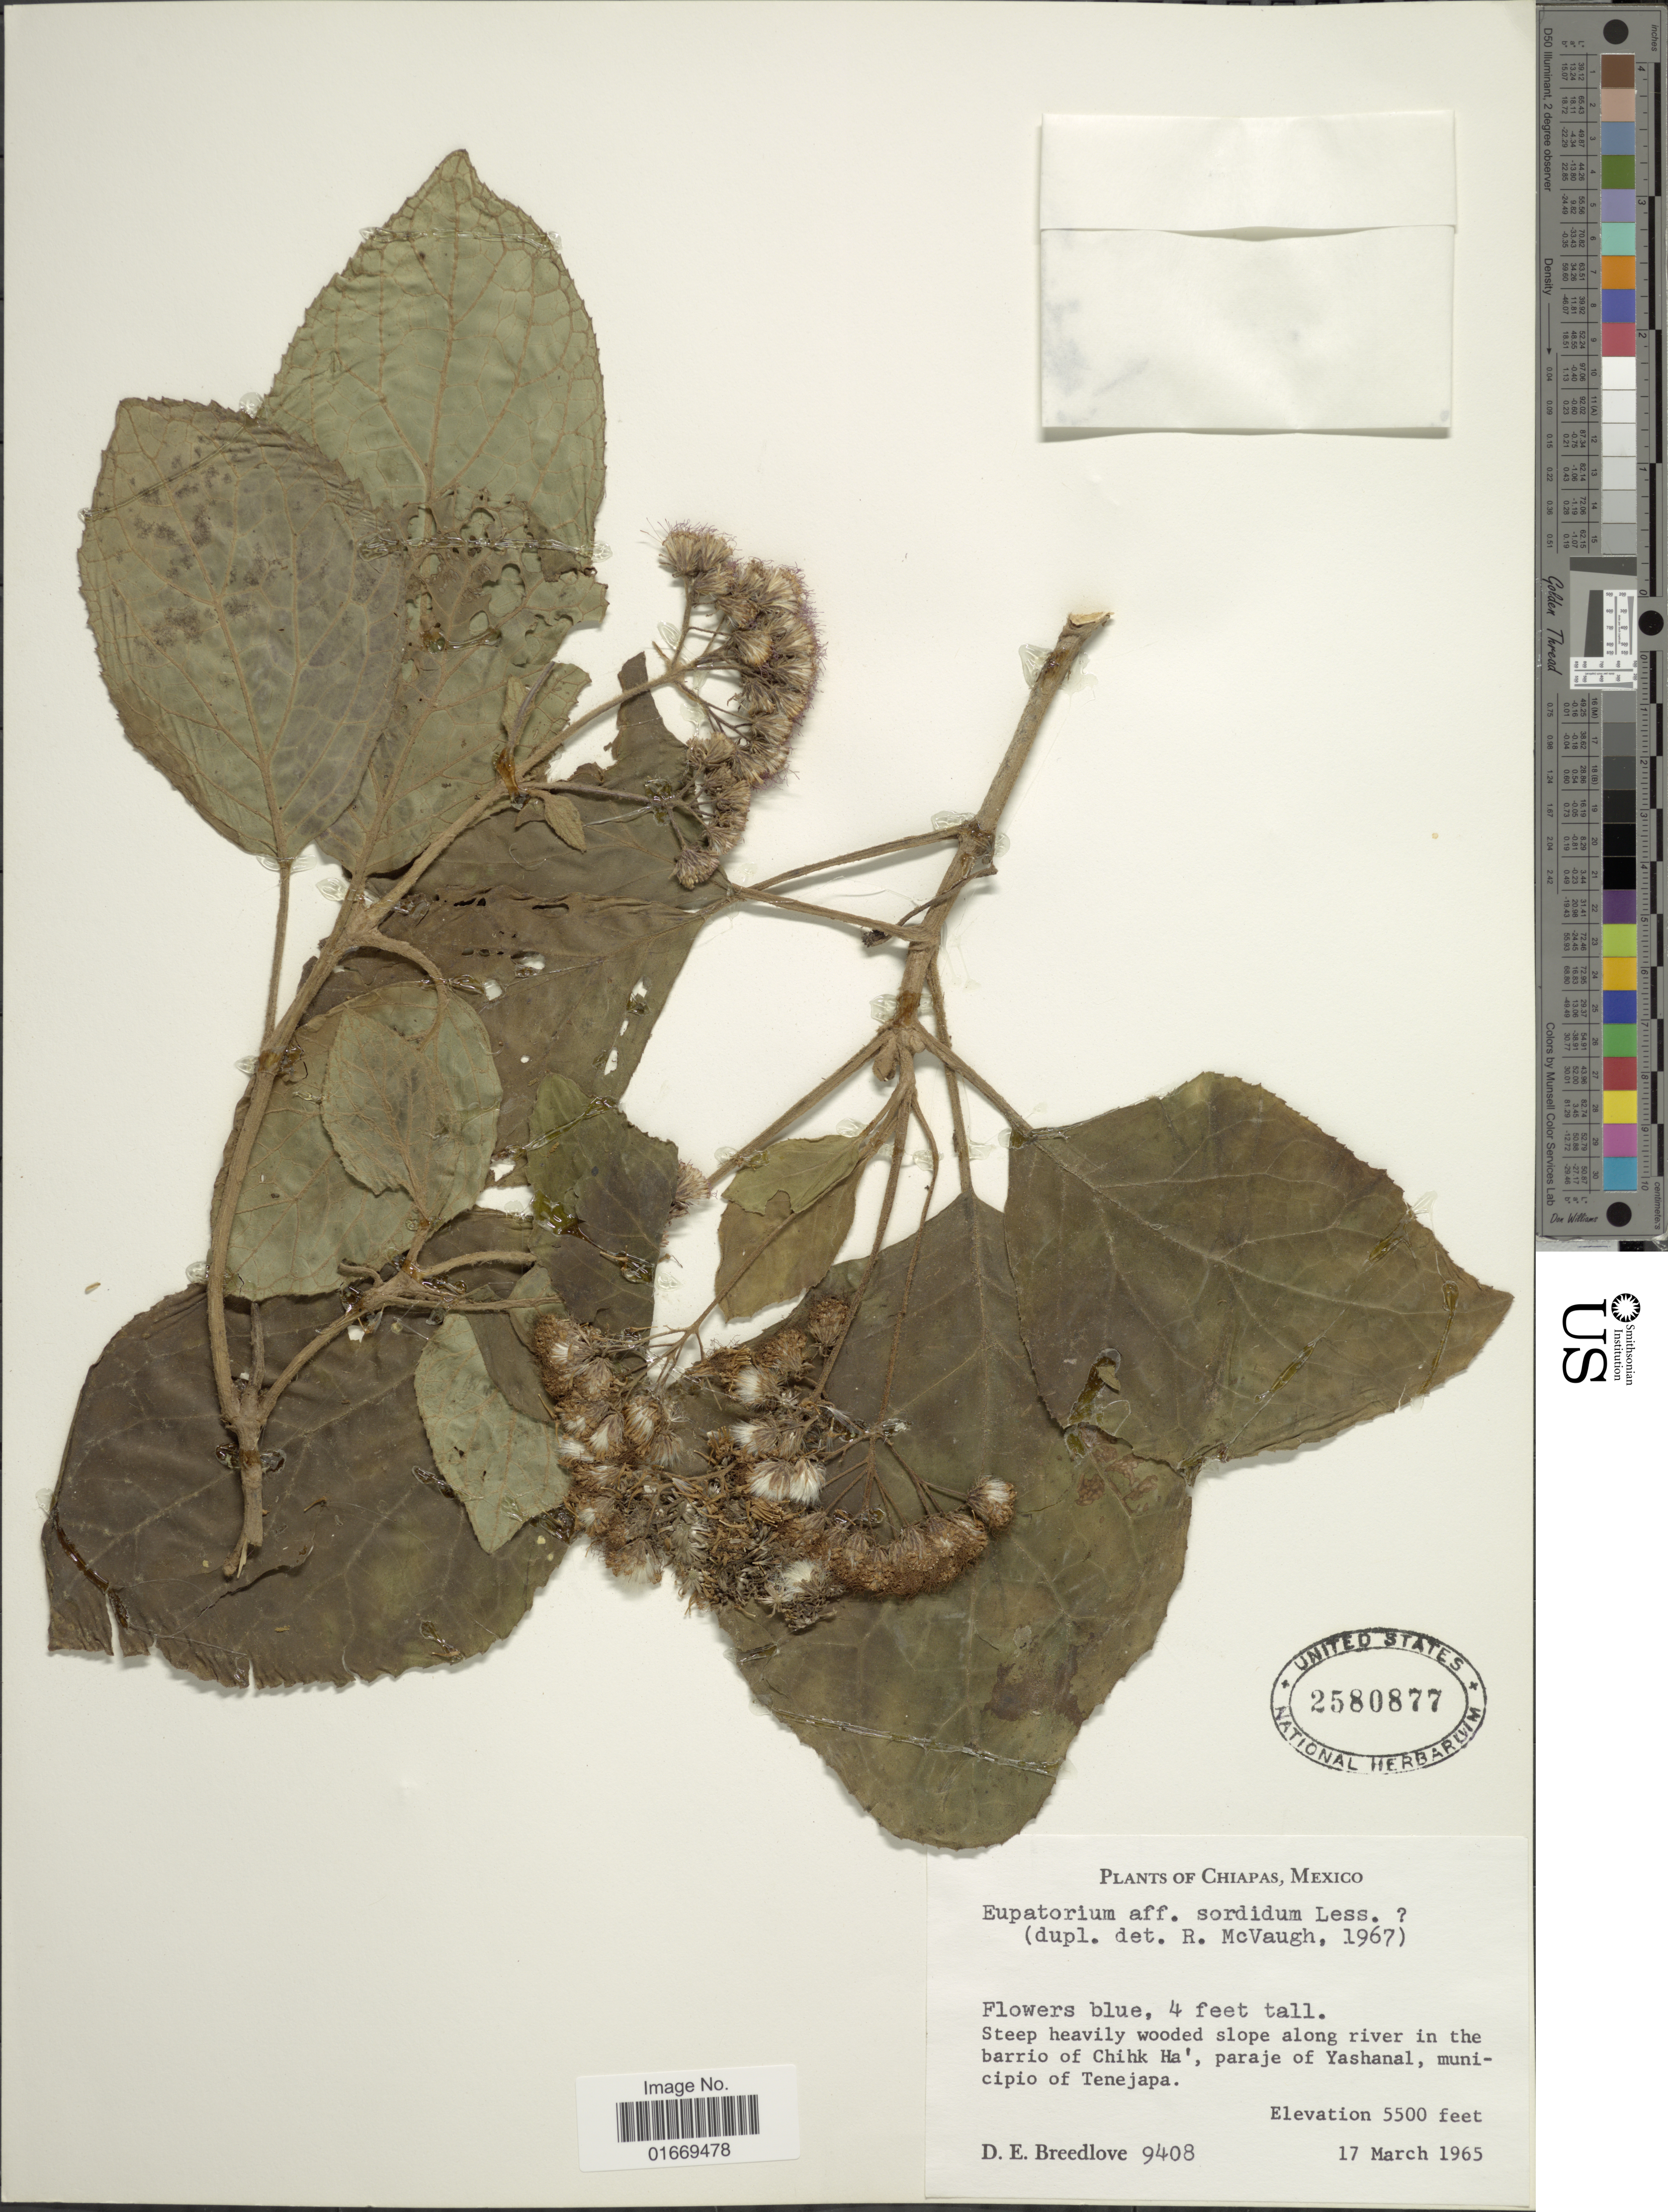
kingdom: Plantae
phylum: Tracheophyta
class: Magnoliopsida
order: Asterales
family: Asteraceae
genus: Bartlettina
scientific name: Bartlettina sordida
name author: (Less.) R.M. King & H. Rob.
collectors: D. E. Breedlove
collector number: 9408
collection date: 1965-03-17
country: Mexico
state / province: Chiapas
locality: Steep heavily wooded slope along river in the barrio of Chihk Ha', paraje of Yashanal, municipio of Tenejapa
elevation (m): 1676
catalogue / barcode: US 2580877